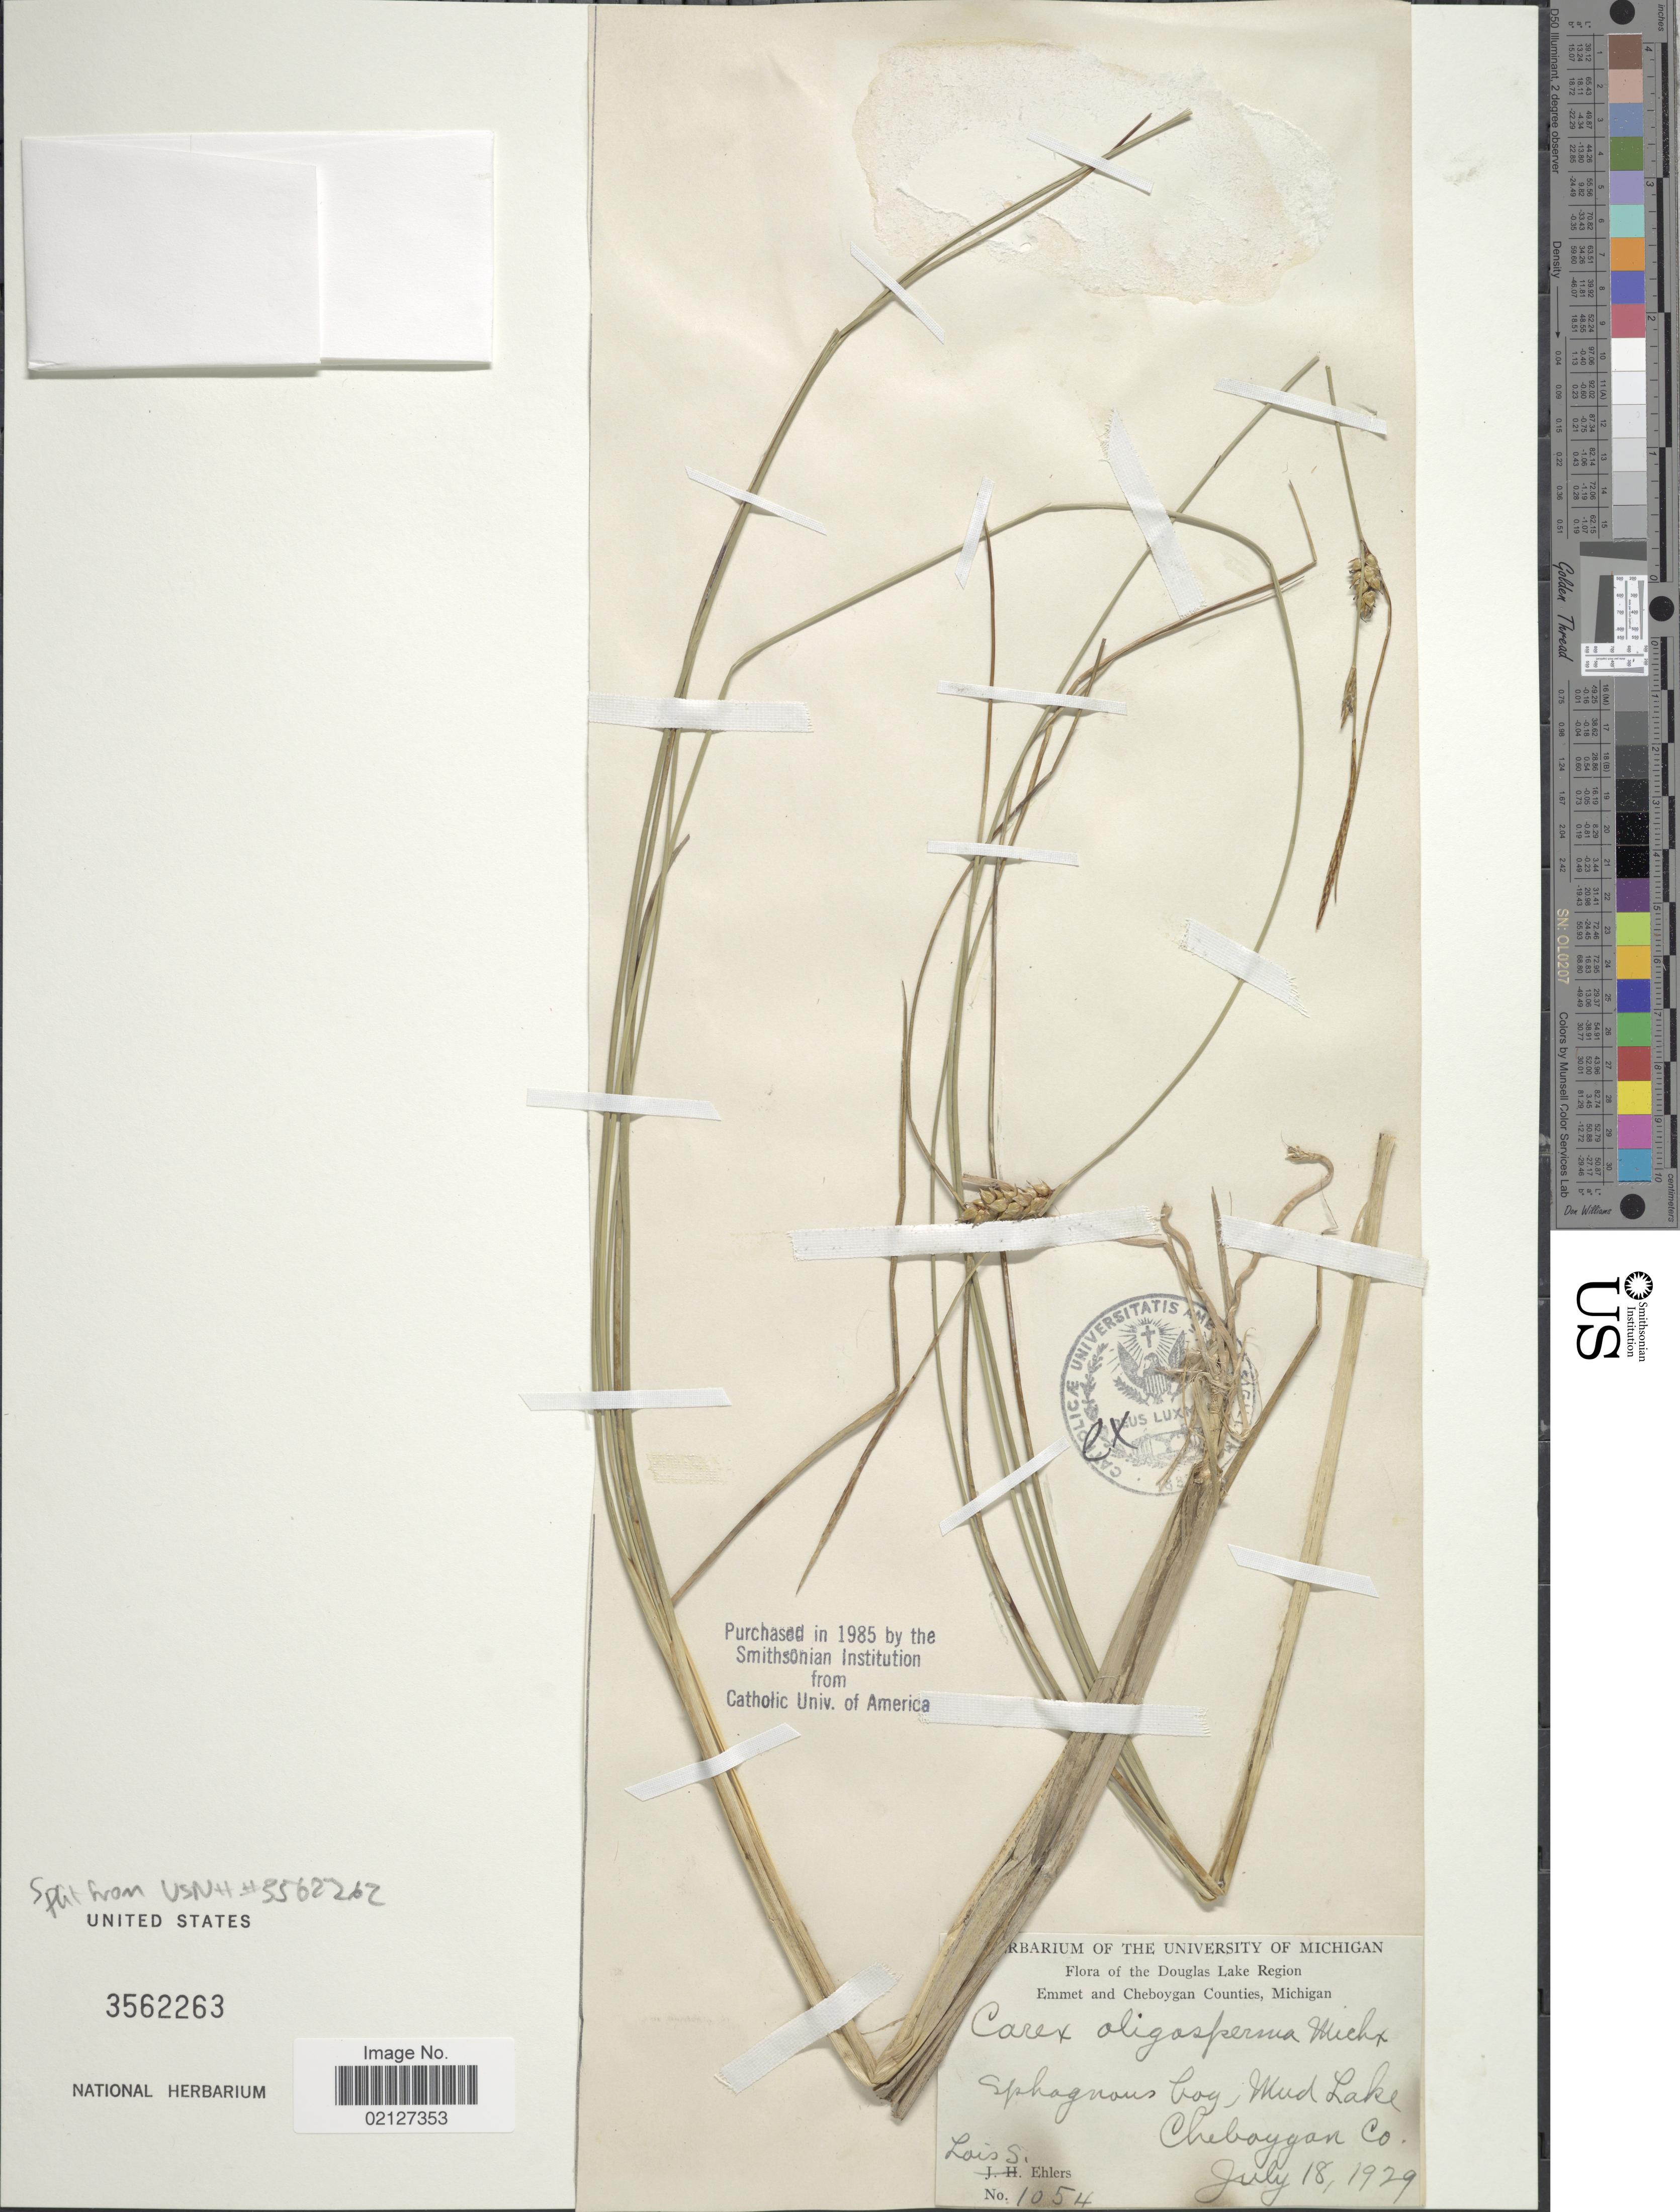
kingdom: Plantae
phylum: Tracheophyta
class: Liliopsida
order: Poales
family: Cyperaceae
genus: Carex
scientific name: Carex oligosperma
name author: Michx.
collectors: L. Ehlers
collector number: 1054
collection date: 1929-07-18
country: United States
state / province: Michigan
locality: Douglas Lake Region, Sphagnous bog, Mud Lake, Cheboygan Co.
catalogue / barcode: US 3562263